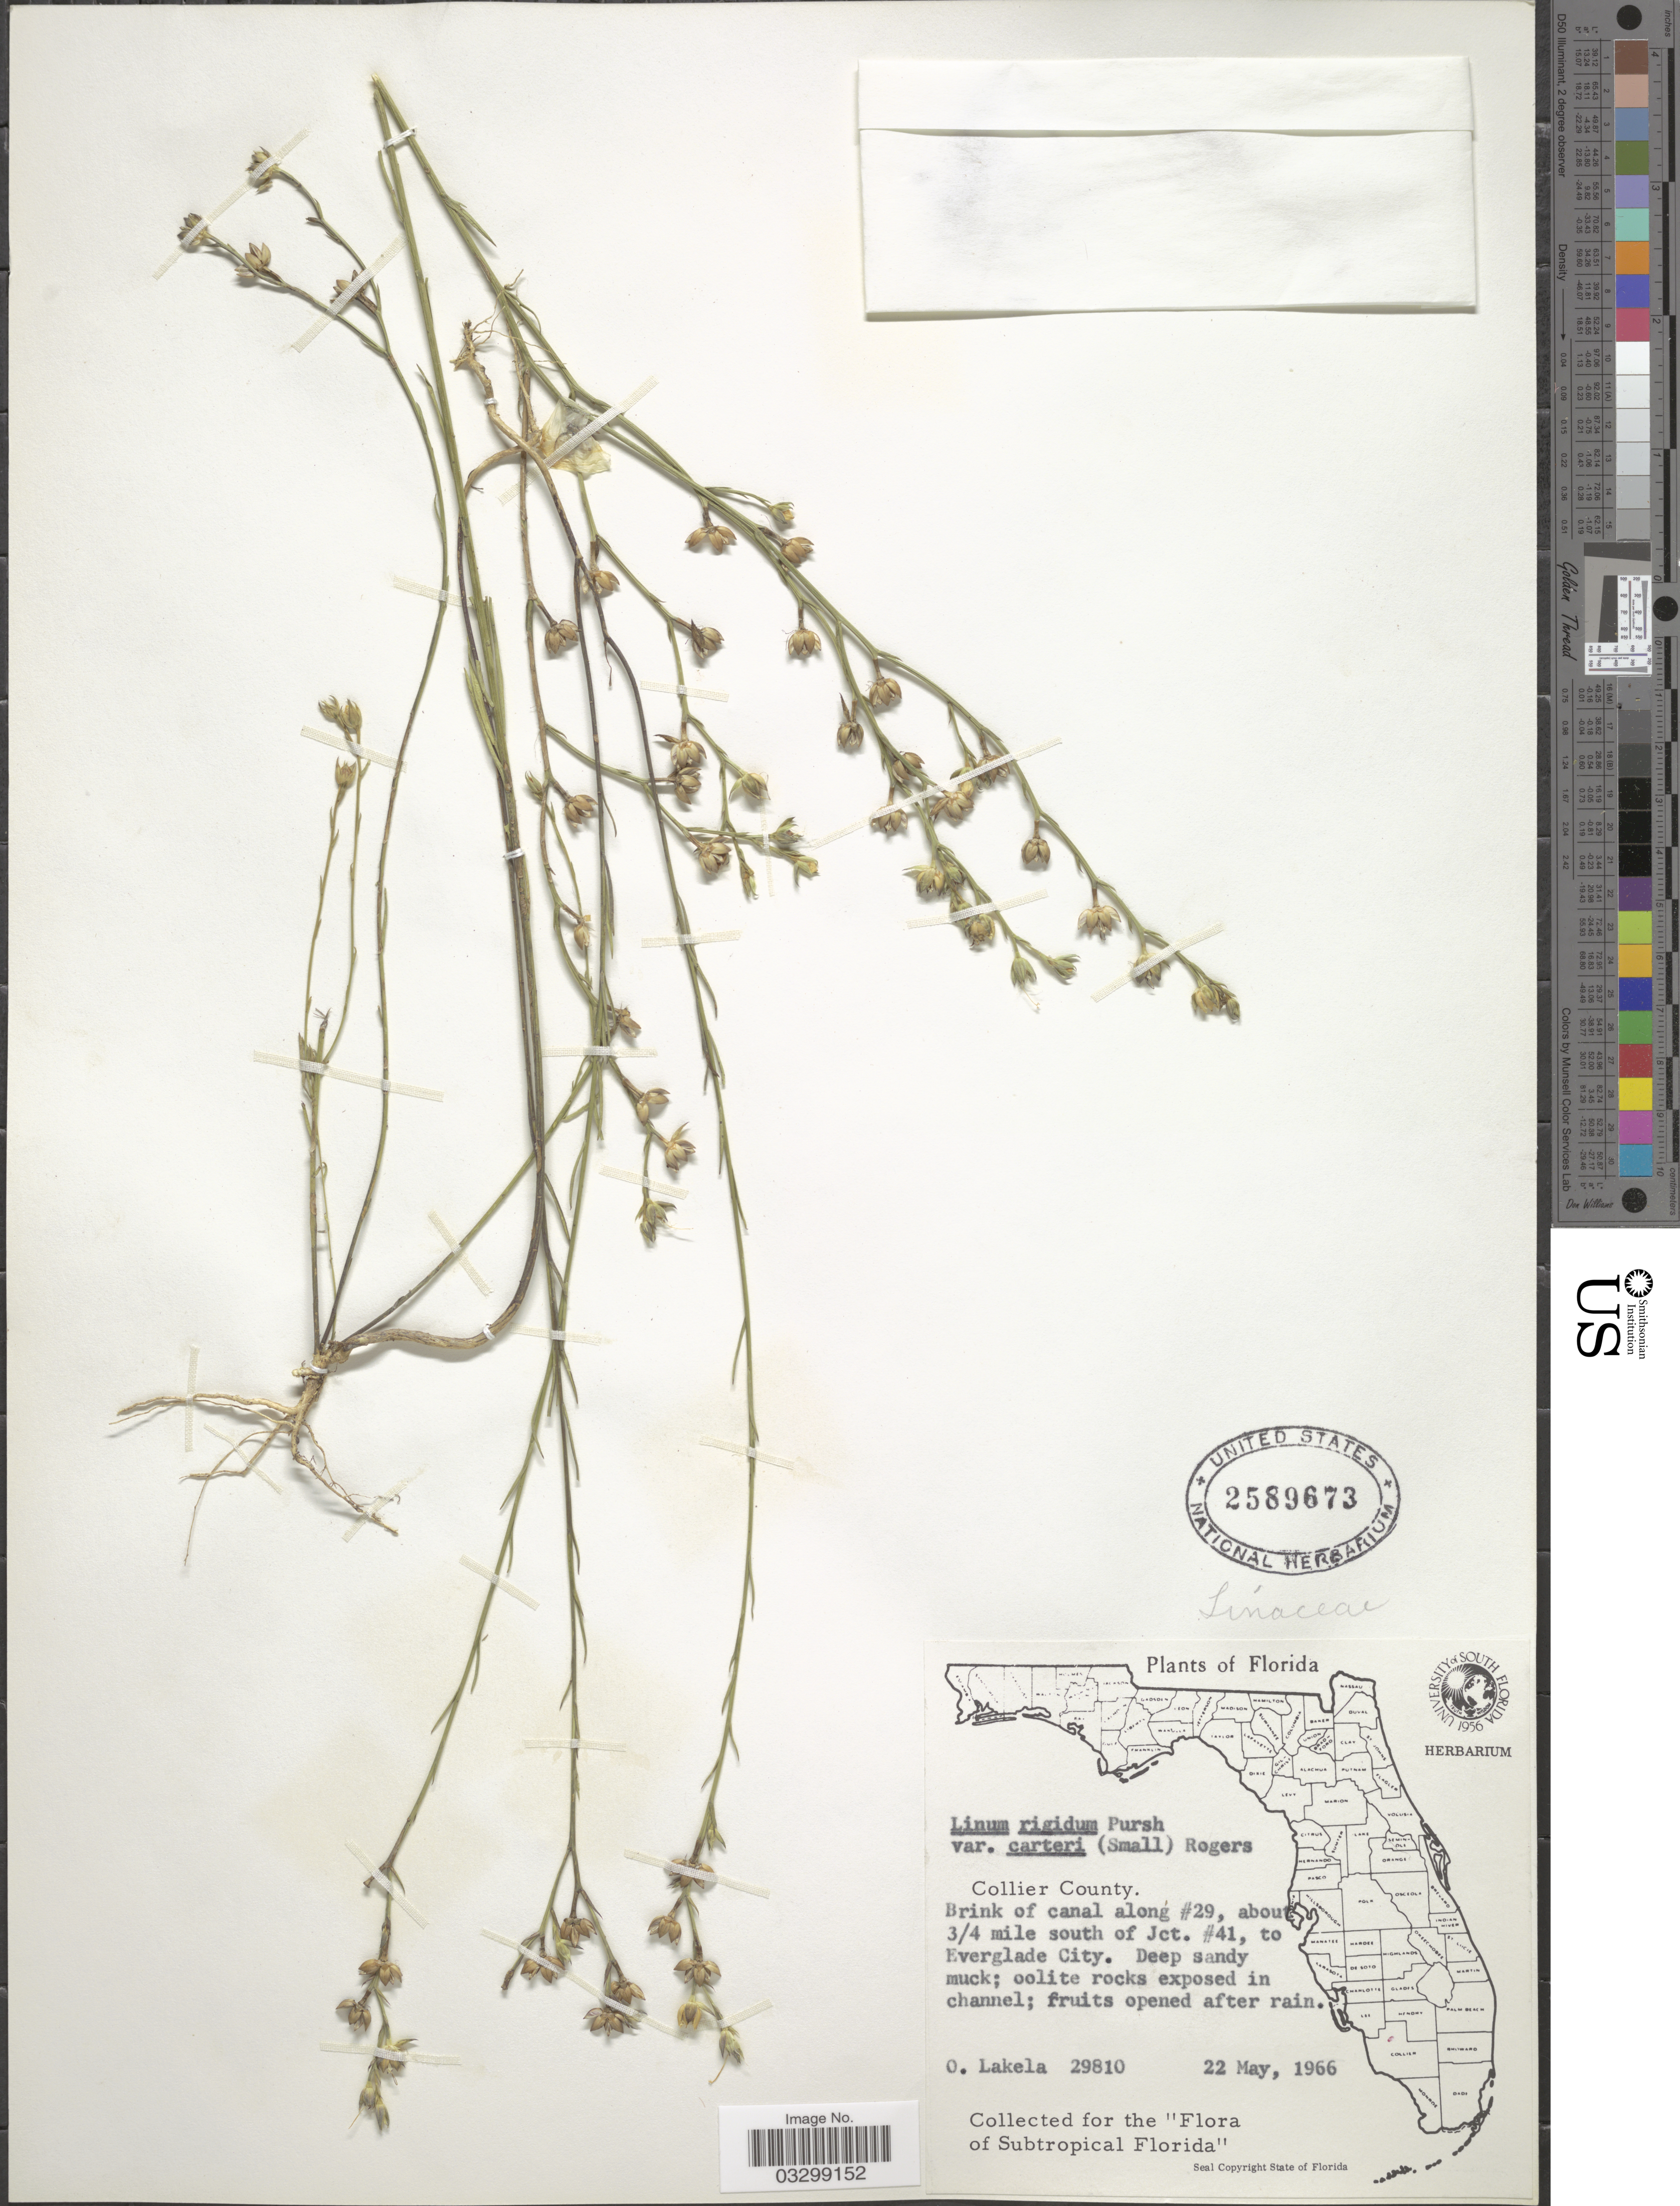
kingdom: Plantae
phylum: Tracheophyta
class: Magnoliopsida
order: Malpighiales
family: Linaceae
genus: Linum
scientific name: Linum rigidum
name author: Pursh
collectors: O. Lakela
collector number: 29810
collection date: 1966-05-22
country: United States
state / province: Florida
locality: Collier County. Brink of canal along #29, about 3/4 mile south of Jet. #41, to Everglade City.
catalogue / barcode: US 2589673